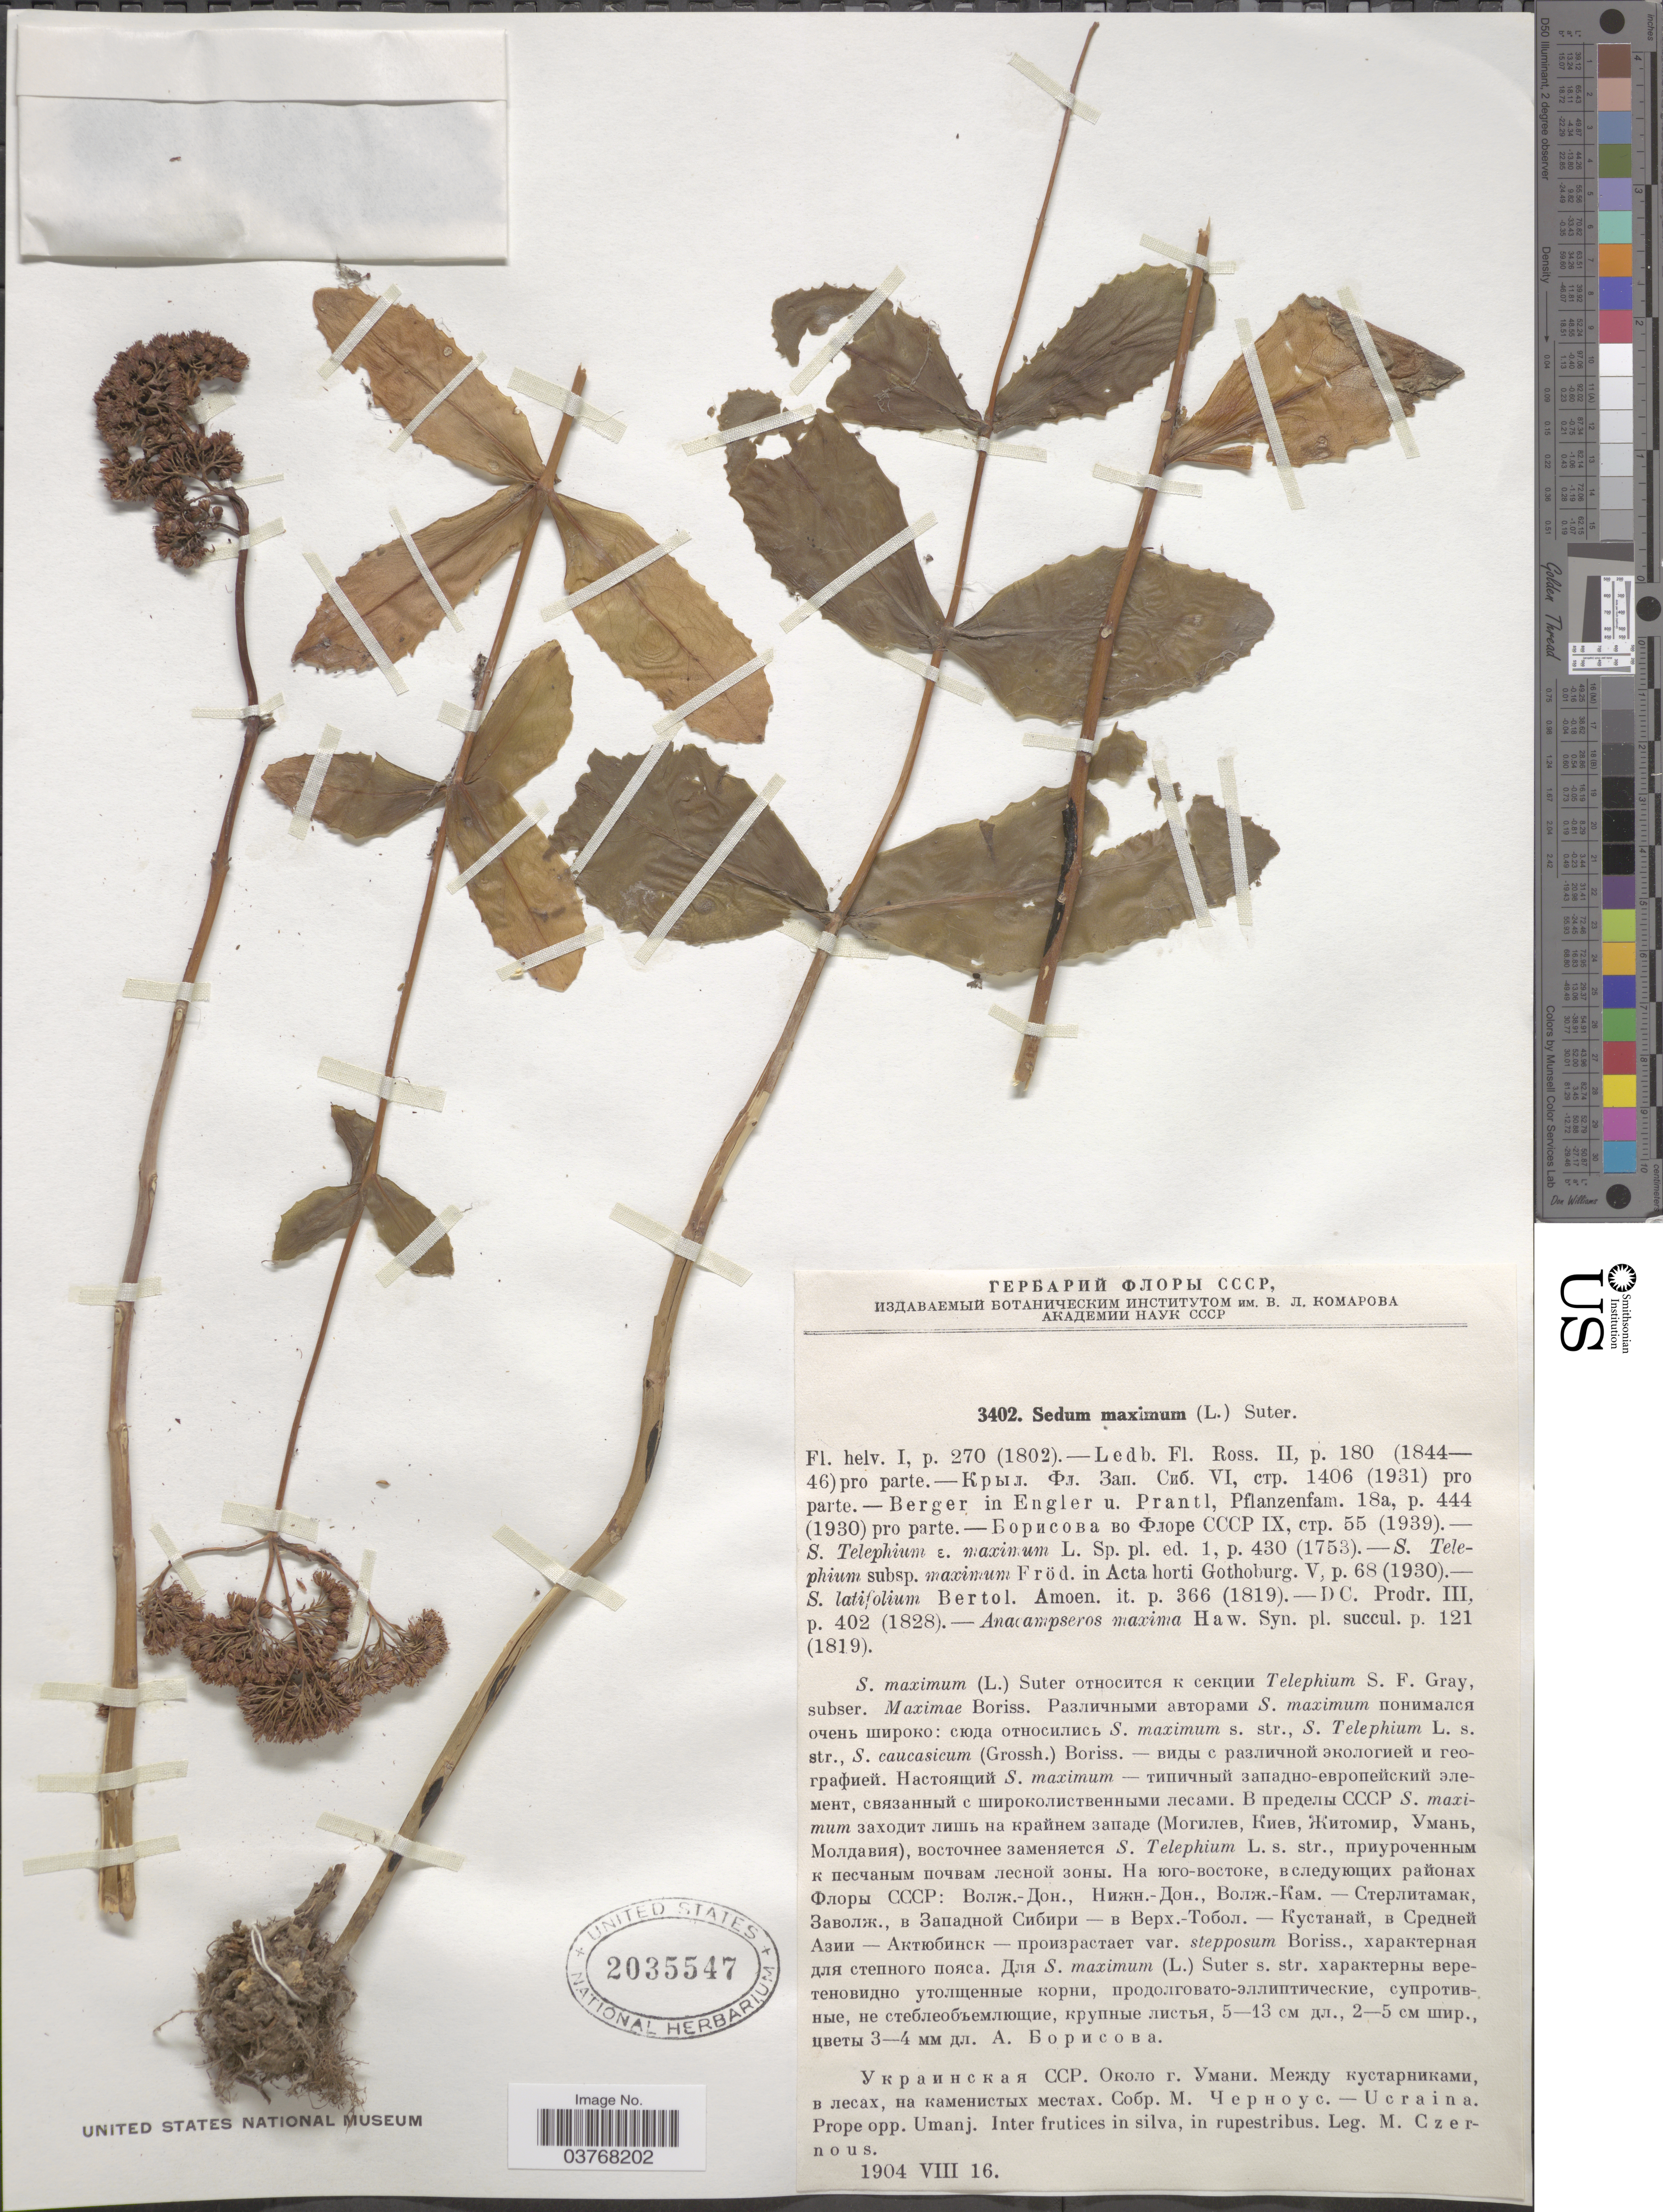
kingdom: Plantae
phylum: Tracheophyta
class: Magnoliopsida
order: Saxifragales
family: Crassulaceae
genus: Hylotelephium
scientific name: Hylotelephium maximum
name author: (L.) Holub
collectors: M. Czernous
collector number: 3402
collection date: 1904-08-16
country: Ukraine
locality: Prope opp. Umanj.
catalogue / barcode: US 2035547